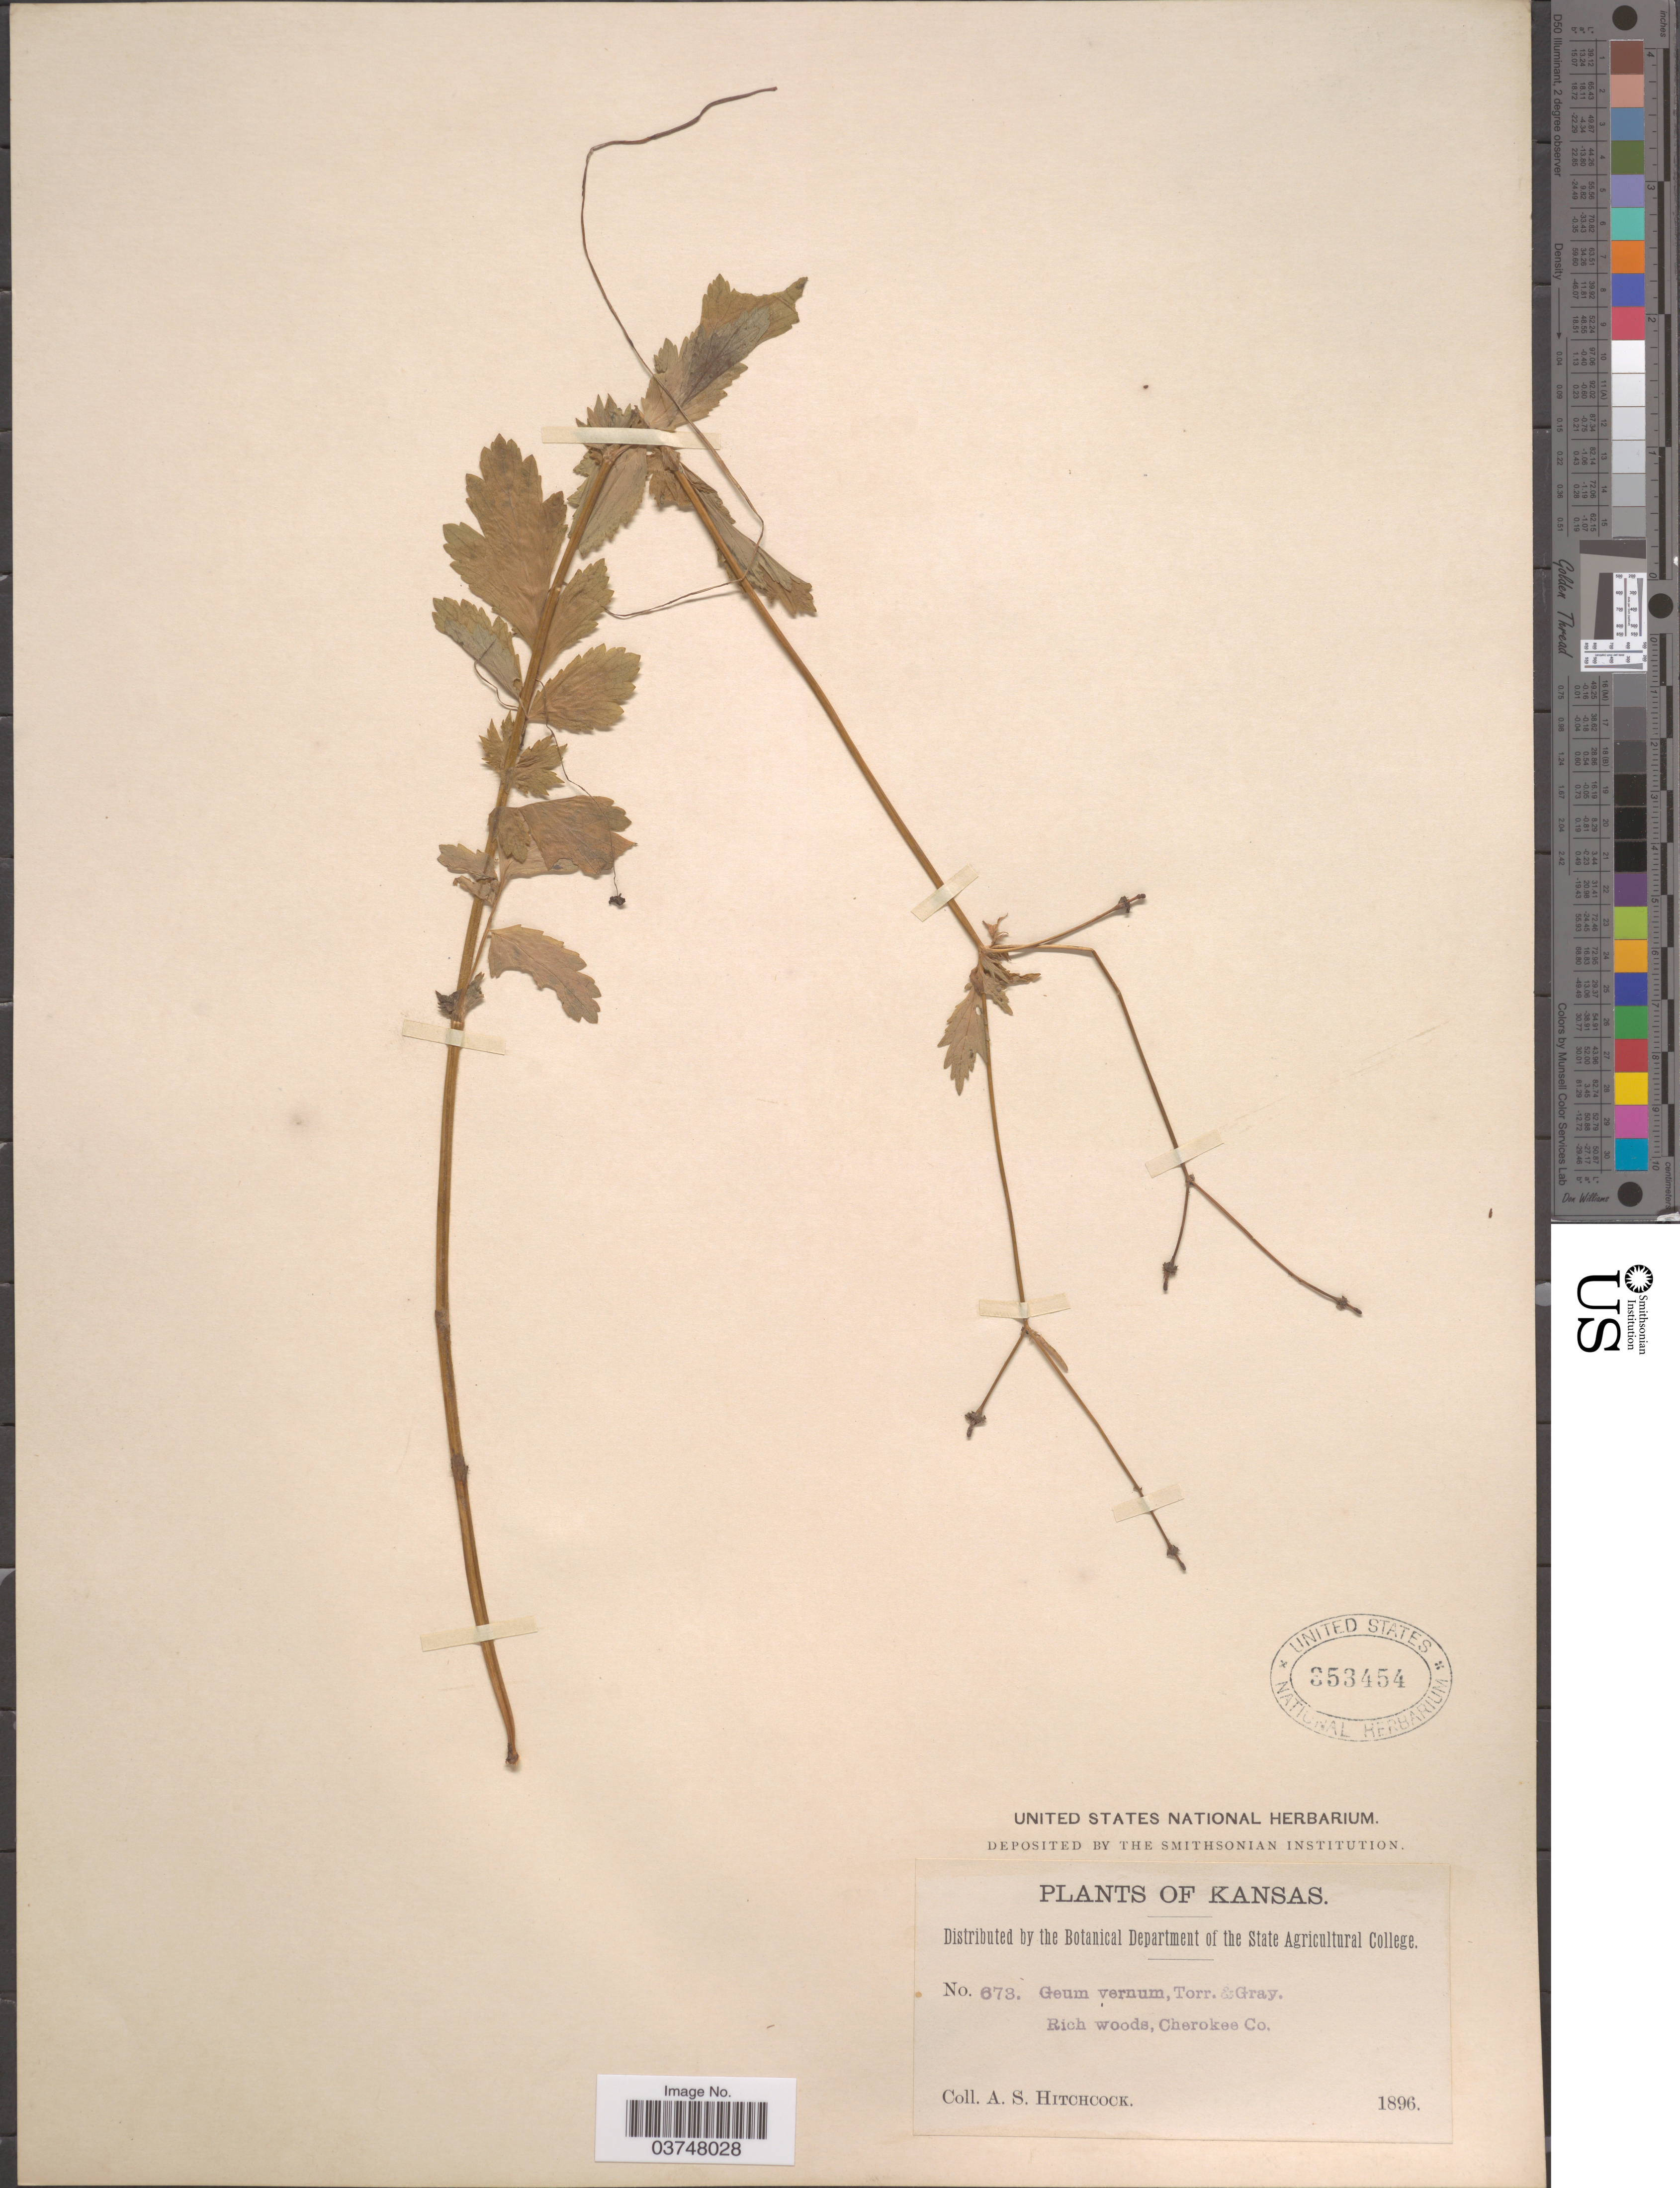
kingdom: Plantae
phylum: Tracheophyta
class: Magnoliopsida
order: Rosales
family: Rosaceae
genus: Geum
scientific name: Geum vernum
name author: (Raf.) Torr. & A. Gray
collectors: A. S. Hitchcock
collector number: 673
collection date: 1896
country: United States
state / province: Kansas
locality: Cherokee Co.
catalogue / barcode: US 353454